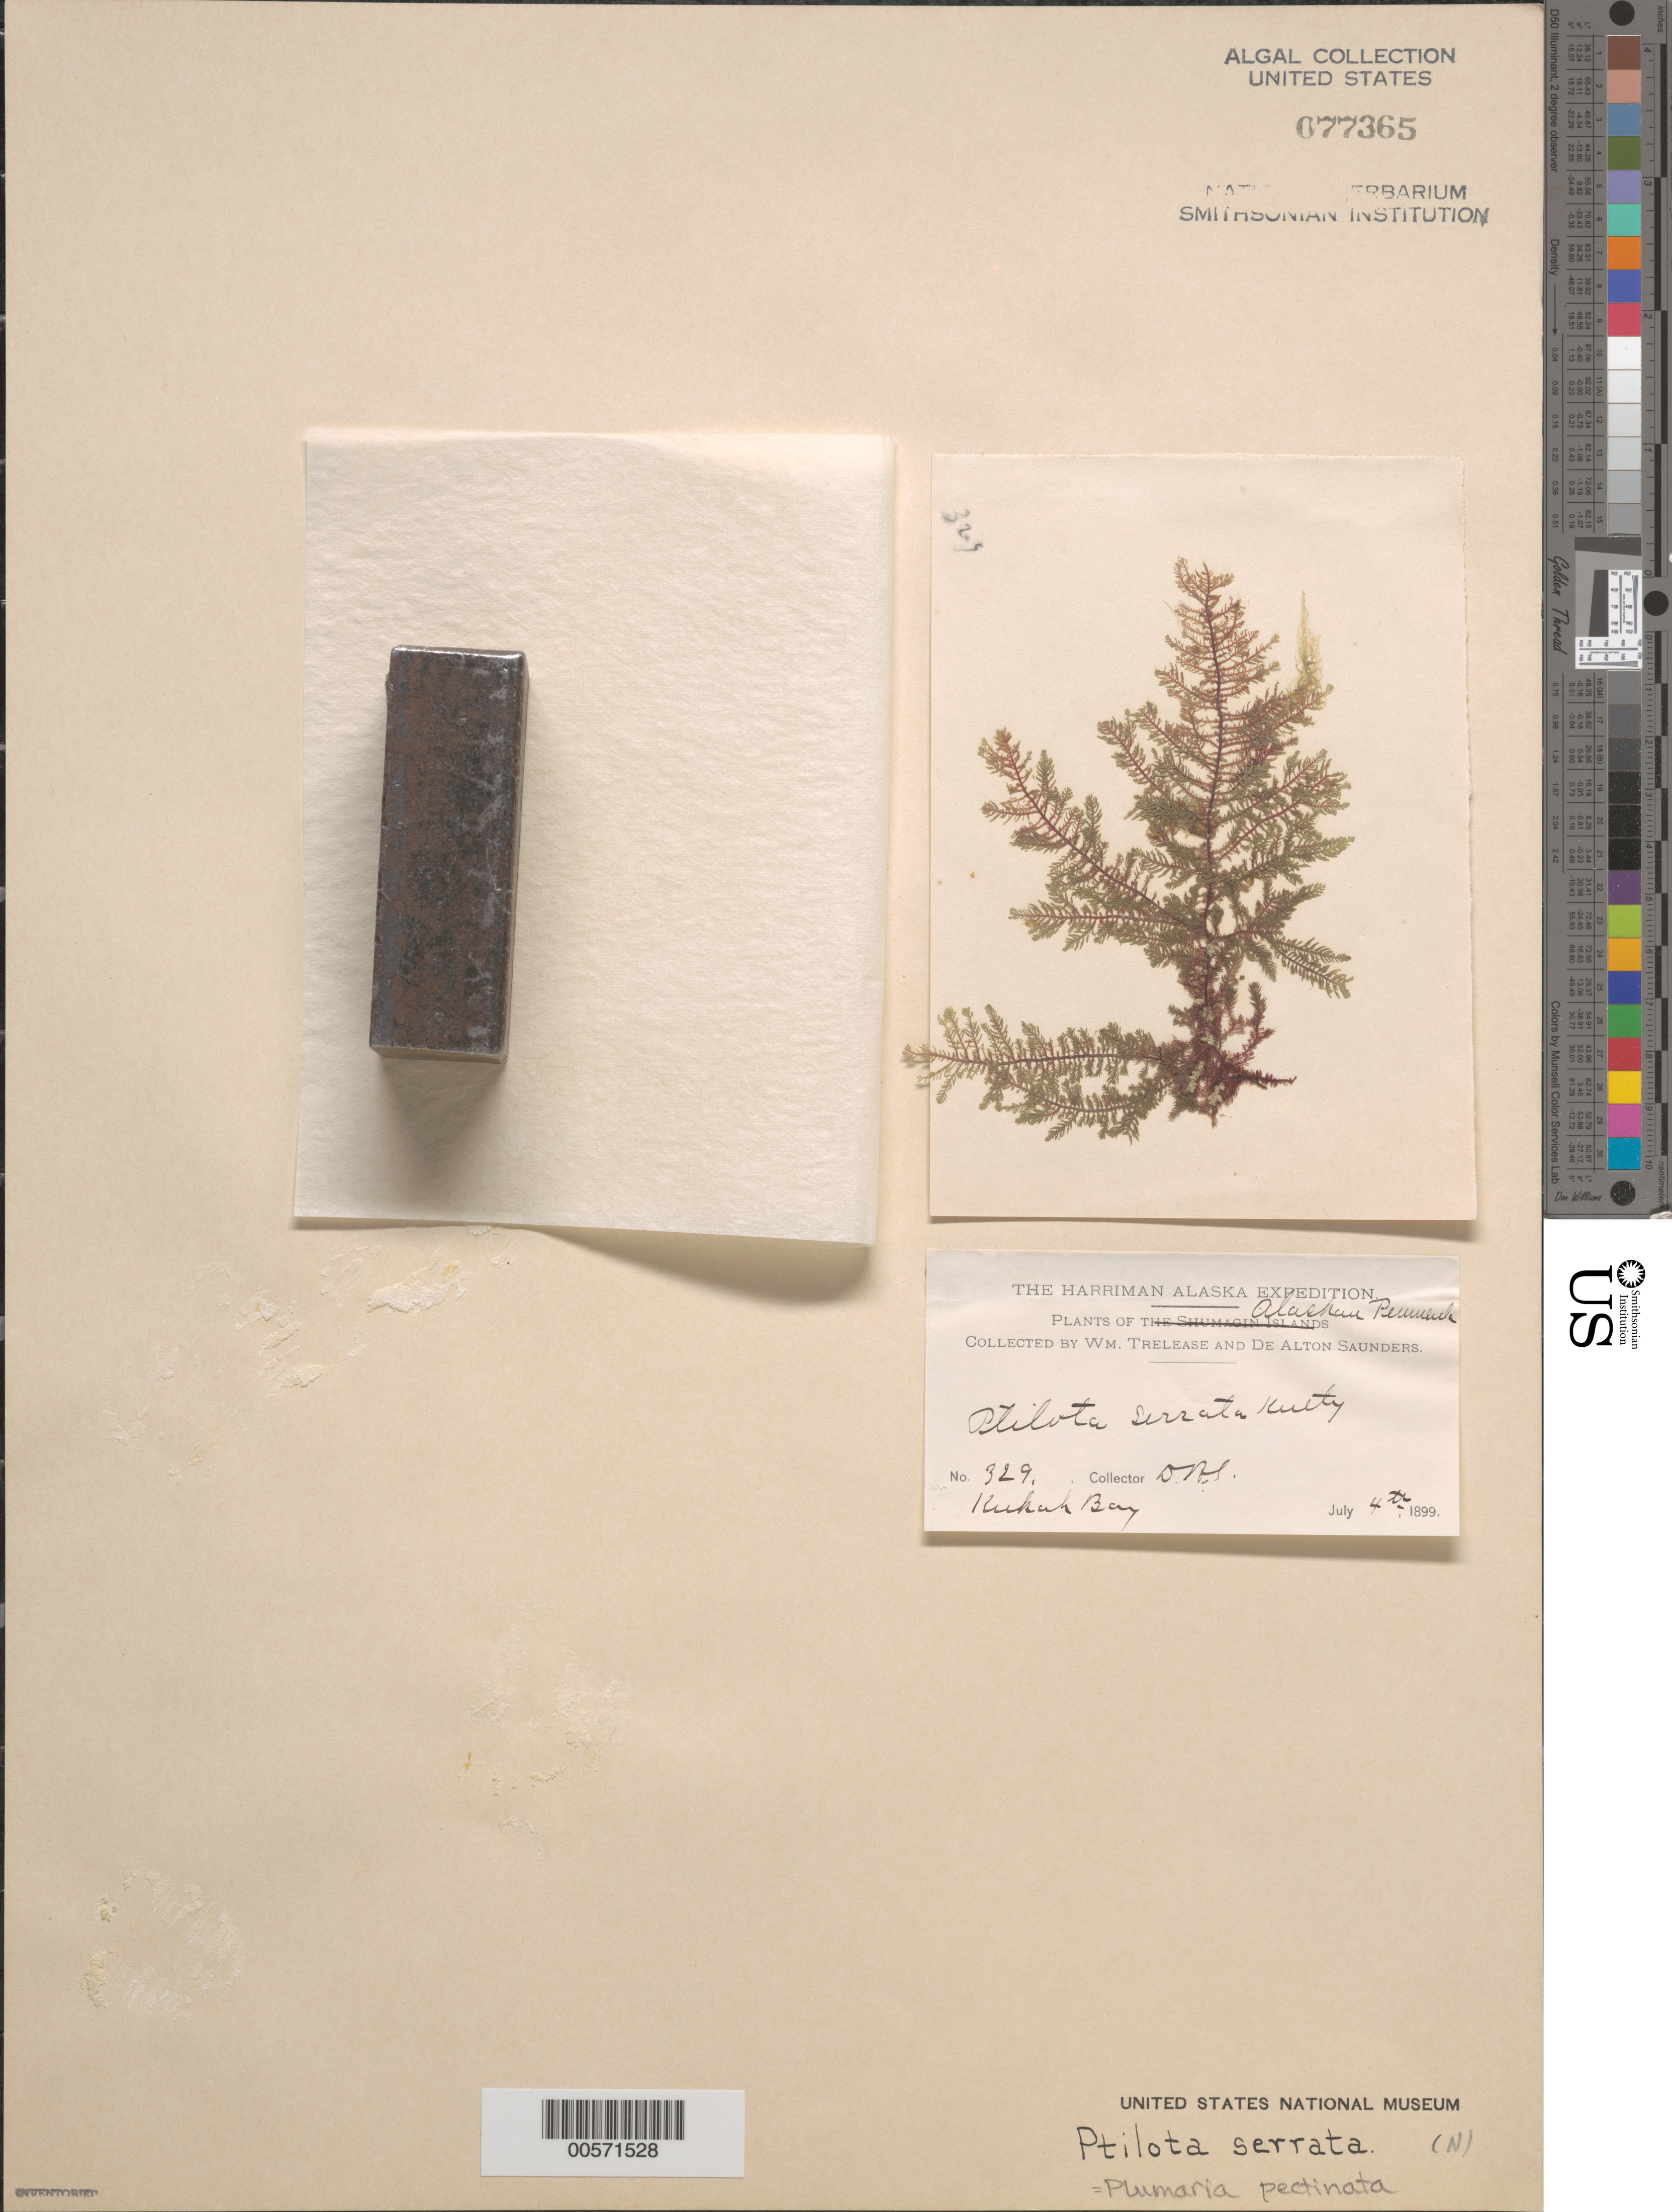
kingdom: Plantae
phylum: Rhodophyta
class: Florideophyceae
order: Ceramiales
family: Wrangeliaceae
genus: Plumaria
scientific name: Plumaria pectinata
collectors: D. Saunders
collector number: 329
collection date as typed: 04 Jul 1899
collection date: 1899-07-04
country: United States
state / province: Alaska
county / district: Dillingham Division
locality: Kukak Bay, "Alaska Peninsula"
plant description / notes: Harriman Alaska Expedition, 1899, as Ptilota serrata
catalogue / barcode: US 77365